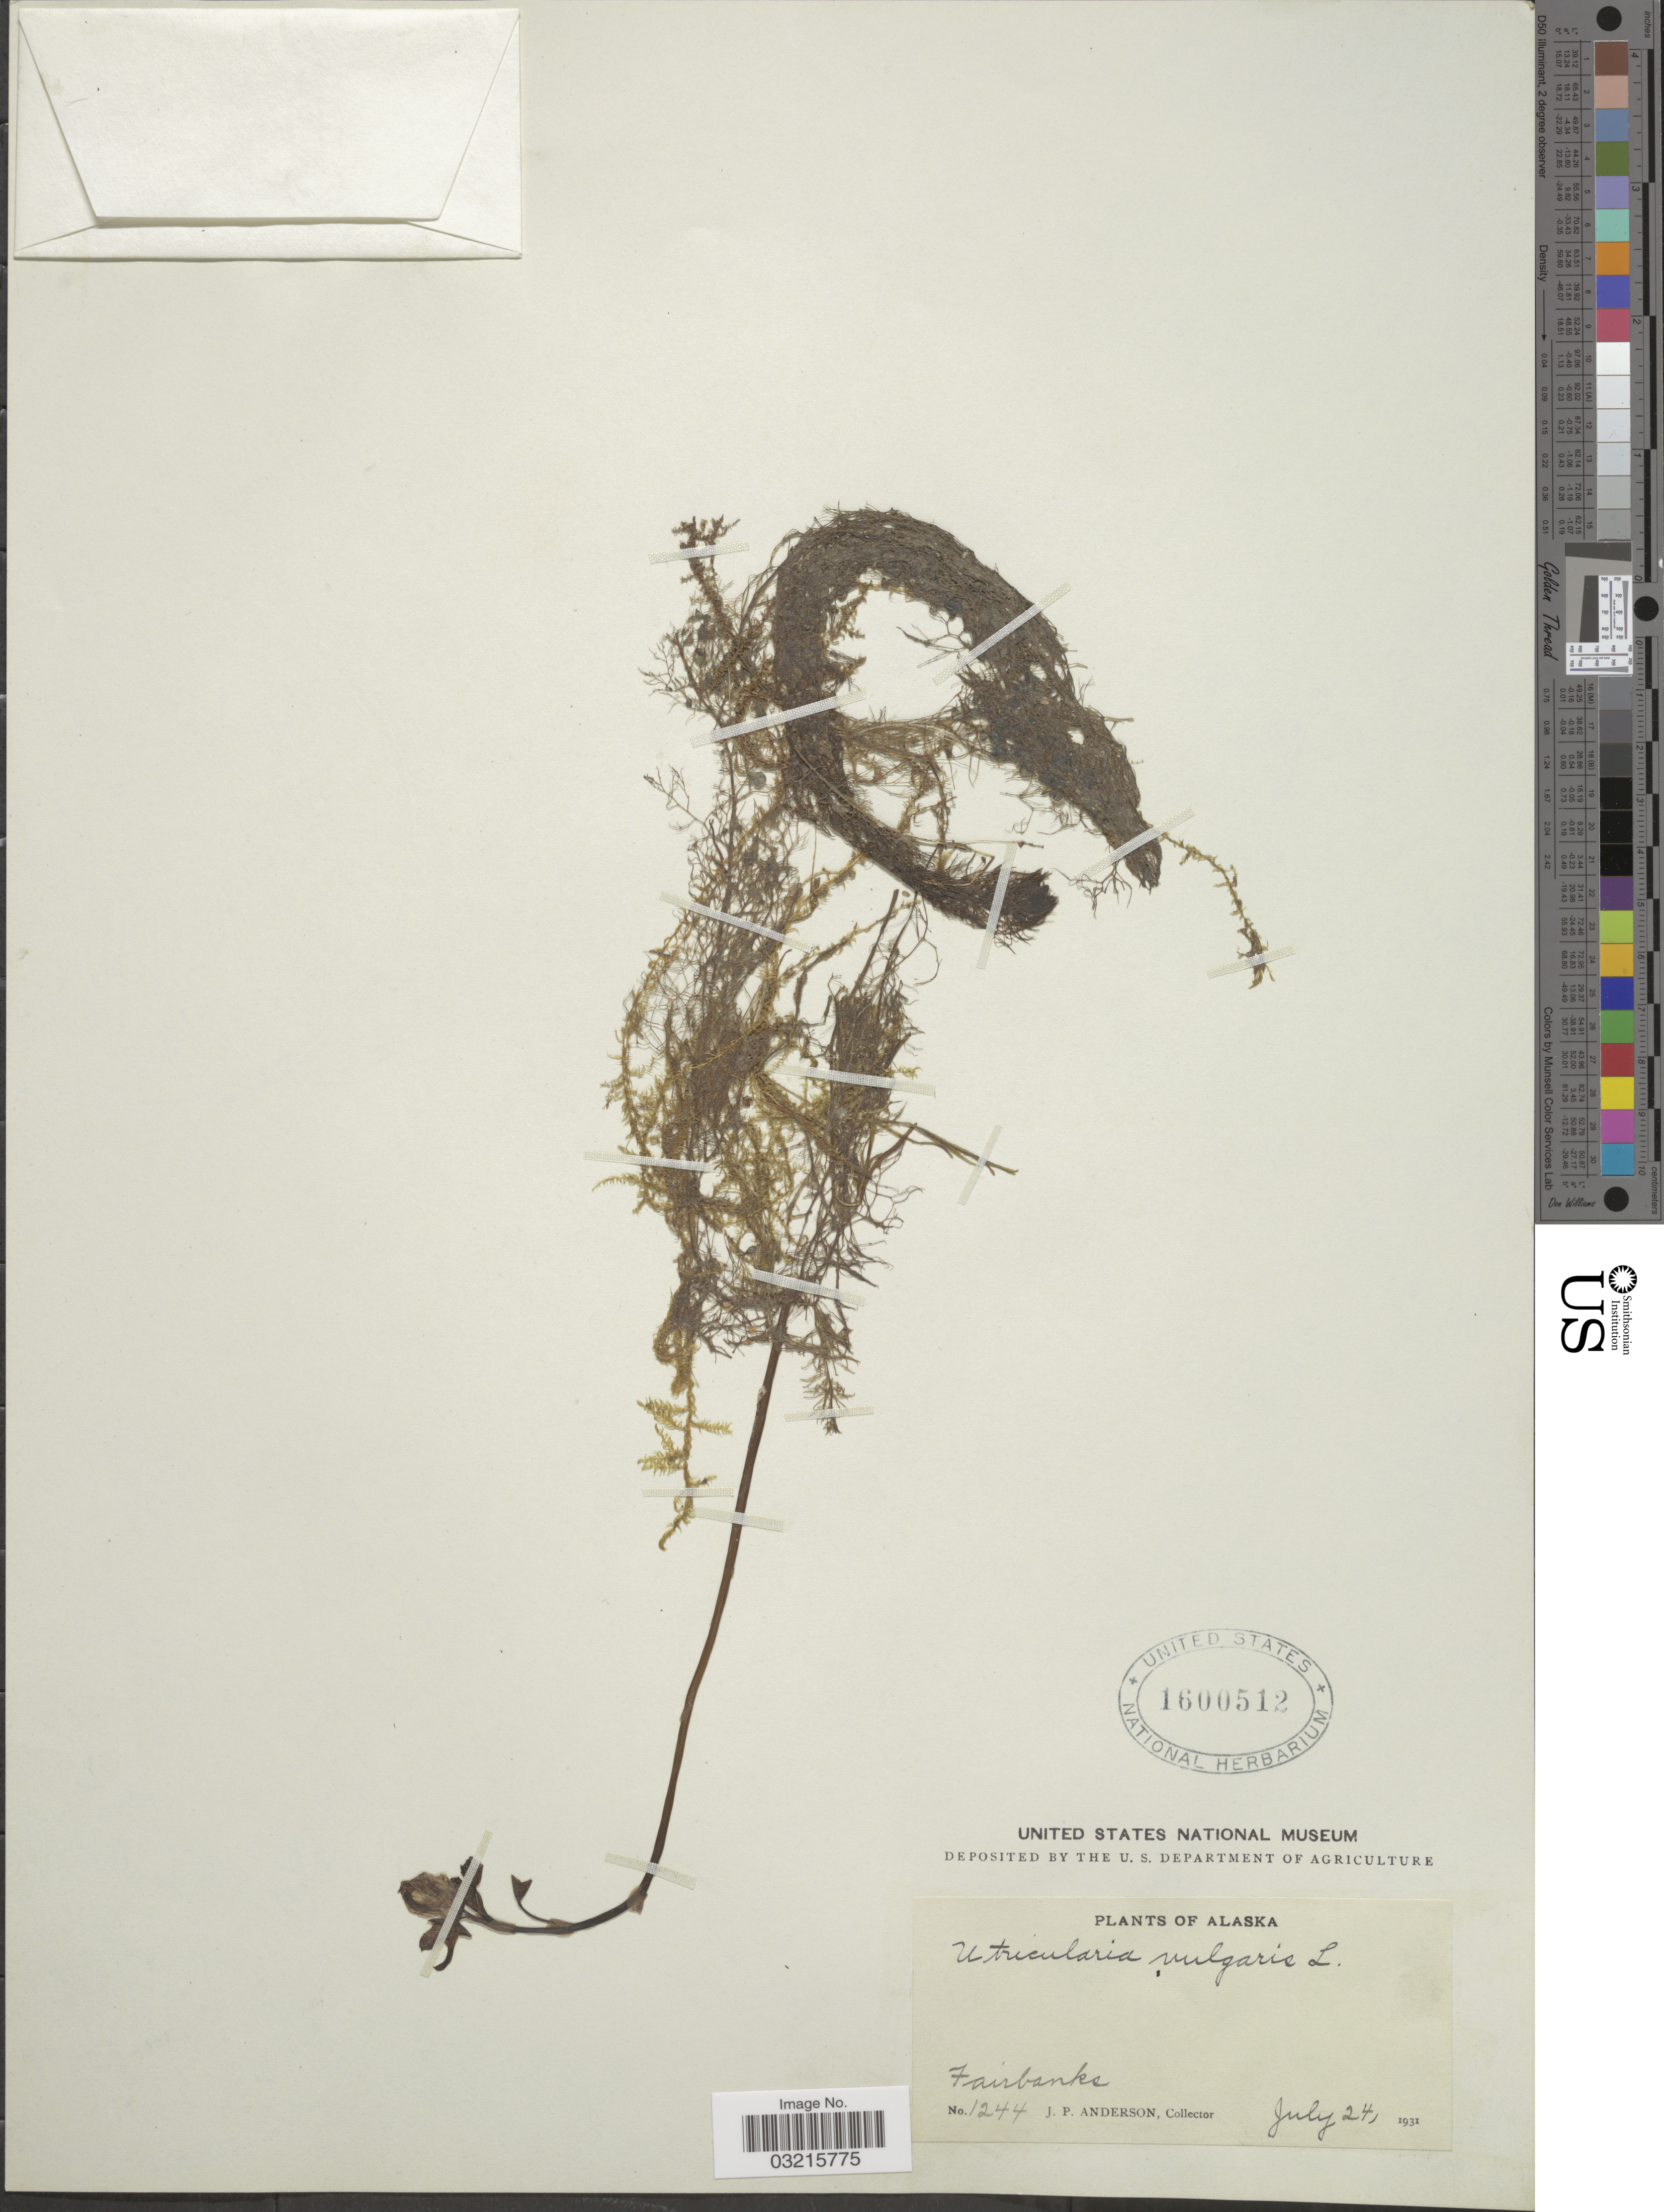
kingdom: Plantae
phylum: Tracheophyta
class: Magnoliopsida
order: Lamiales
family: Lentibulariaceae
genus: Utricularia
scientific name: Utricularia vulgaris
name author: L.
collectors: J. P. Anderson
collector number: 1244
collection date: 1931-07-24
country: United States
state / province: Alaska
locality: Fairbanks.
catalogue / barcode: US 1600512